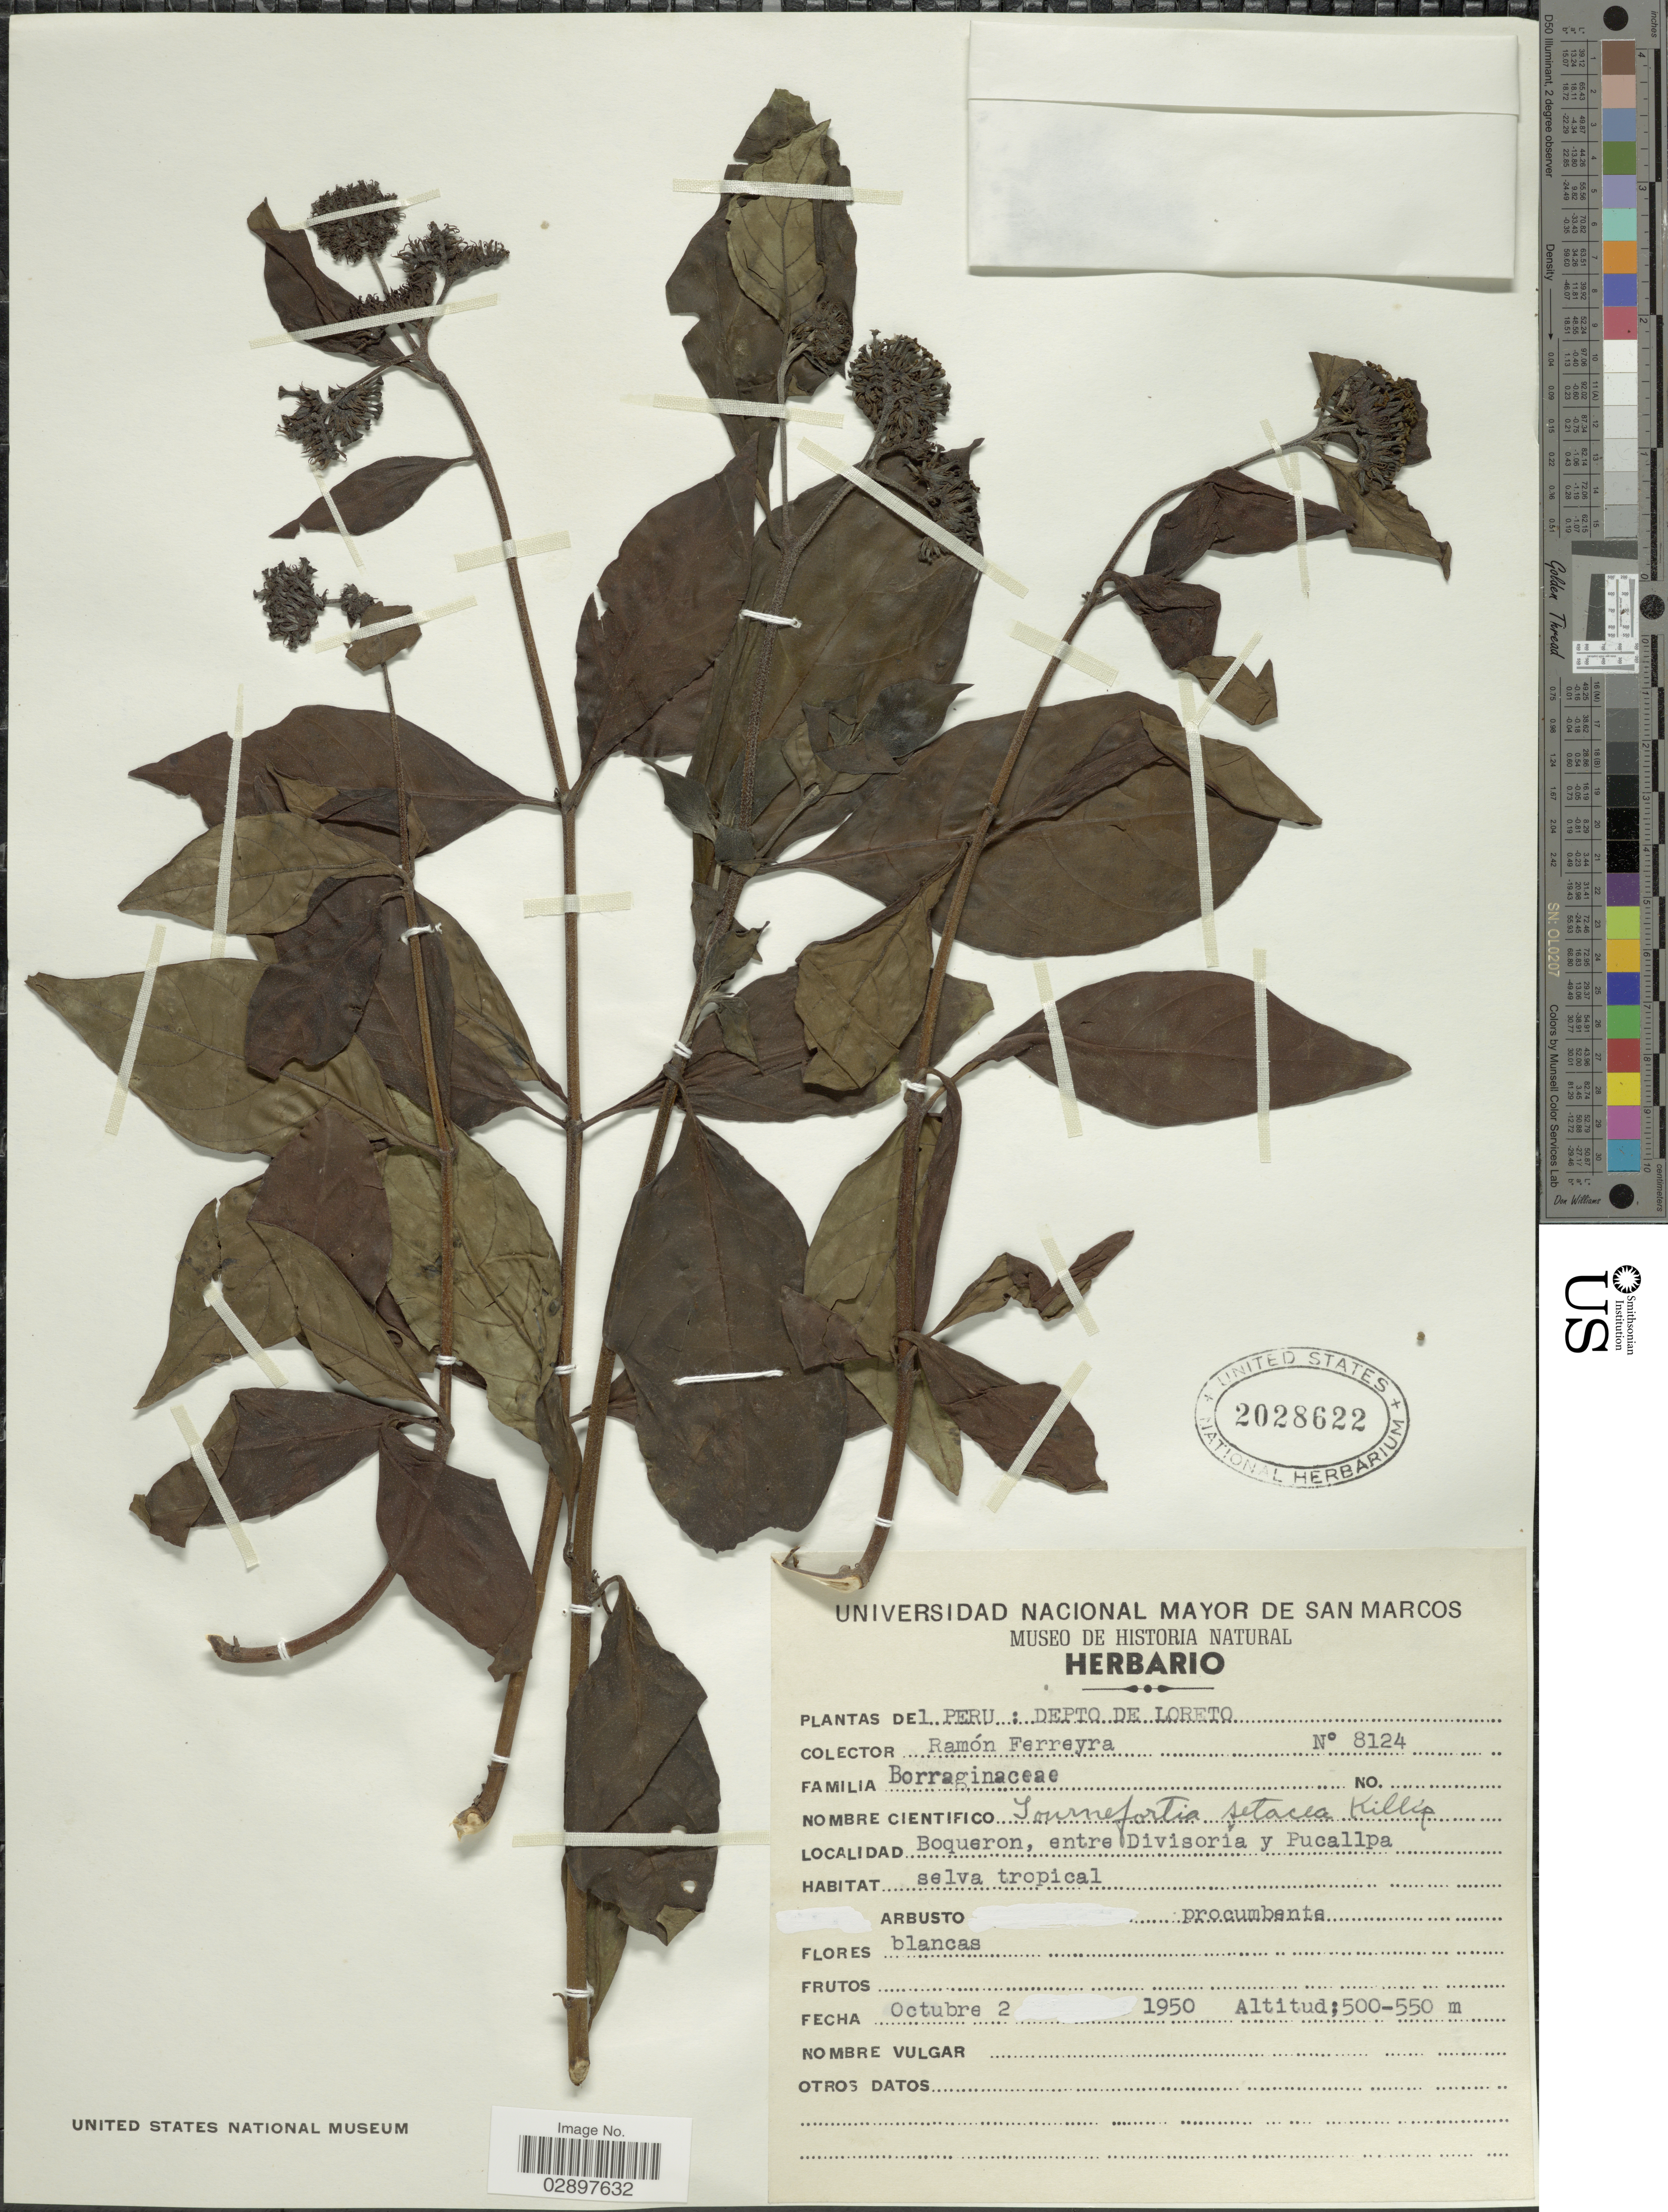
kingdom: Plantae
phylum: Tracheophyta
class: Magnoliopsida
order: Boraginales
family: Heliotropiaceae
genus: Tournefortia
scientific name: Tournefortia setacea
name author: Killip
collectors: R. A. Ferreyra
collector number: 8124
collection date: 1950-10-02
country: Peru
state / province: Loreto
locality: Depto de Loreto. Boqueron, entre Divisoria y Pucallpa.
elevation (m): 500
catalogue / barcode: US 2028622